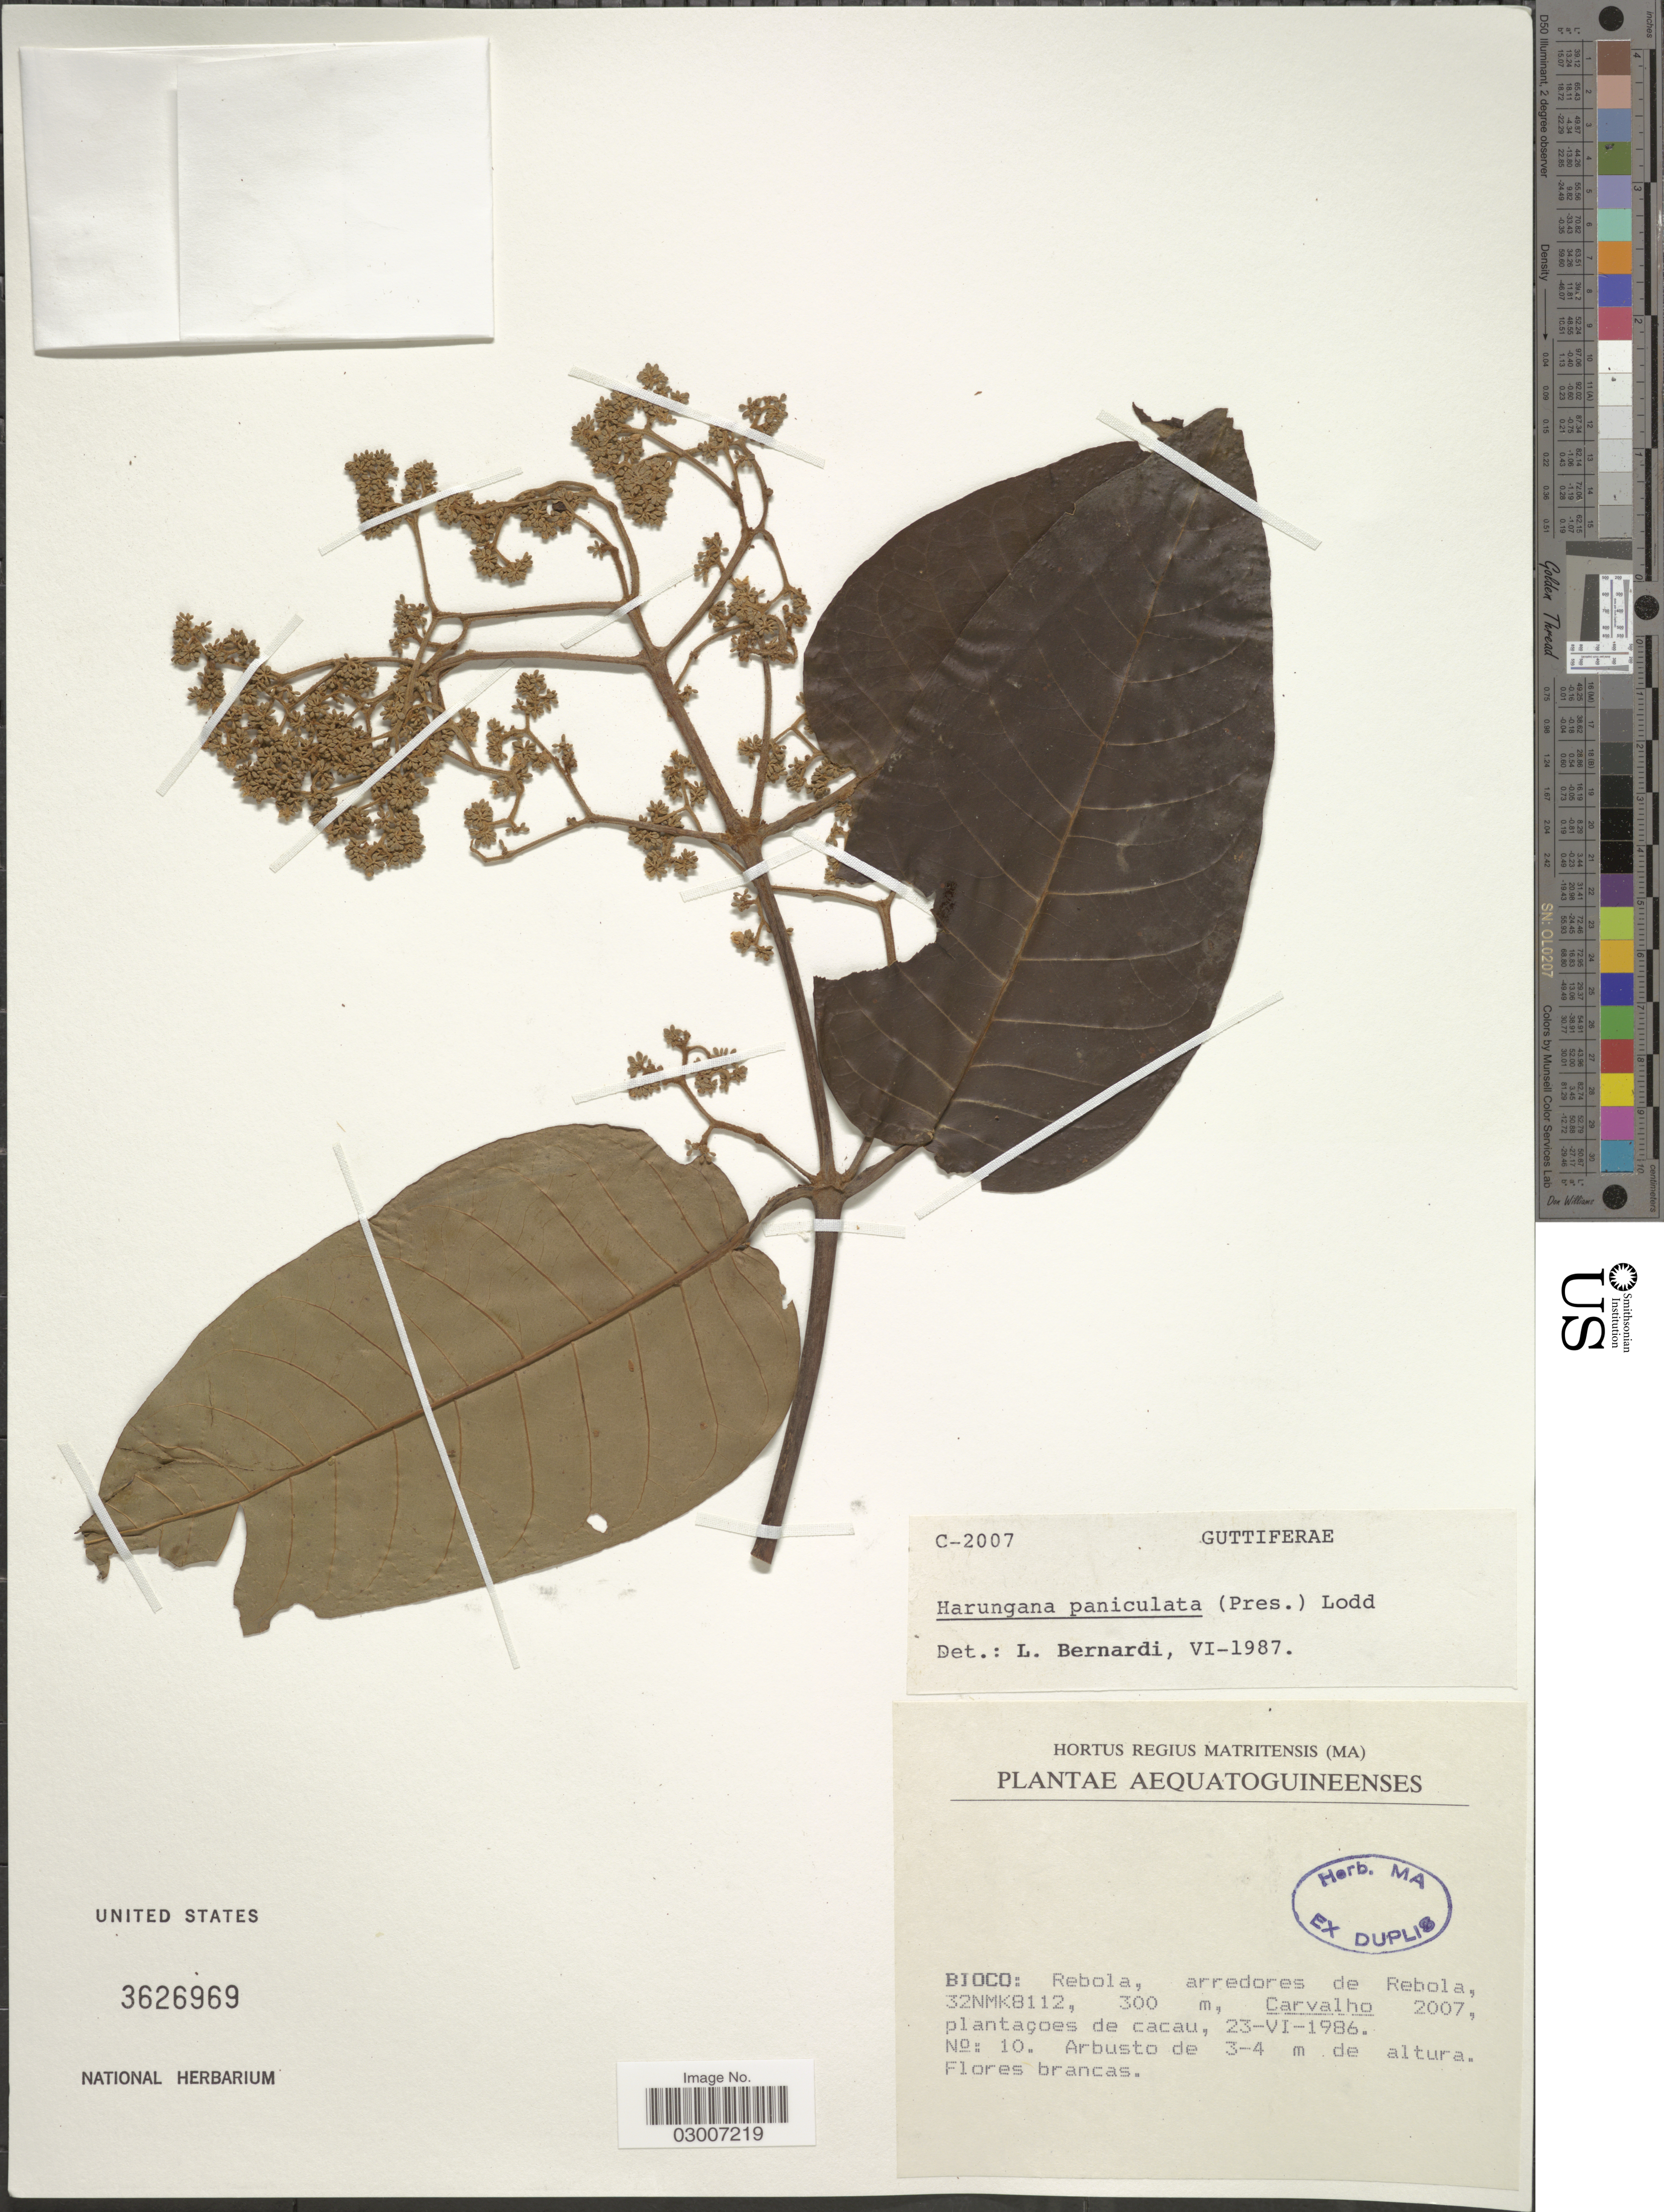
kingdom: Plantae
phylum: Tracheophyta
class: Magnoliopsida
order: Malpighiales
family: Hypericaceae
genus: Harungana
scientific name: Harungana madagascariensis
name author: Lam. ex Poir.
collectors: Carvalho, --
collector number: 2007/10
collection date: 1986-06-23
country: Equatorial Guinea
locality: Aequatoguineenses. Bioco: Rebola, arredores de Rebola, 32NMK8112.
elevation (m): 300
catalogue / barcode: US 3626969